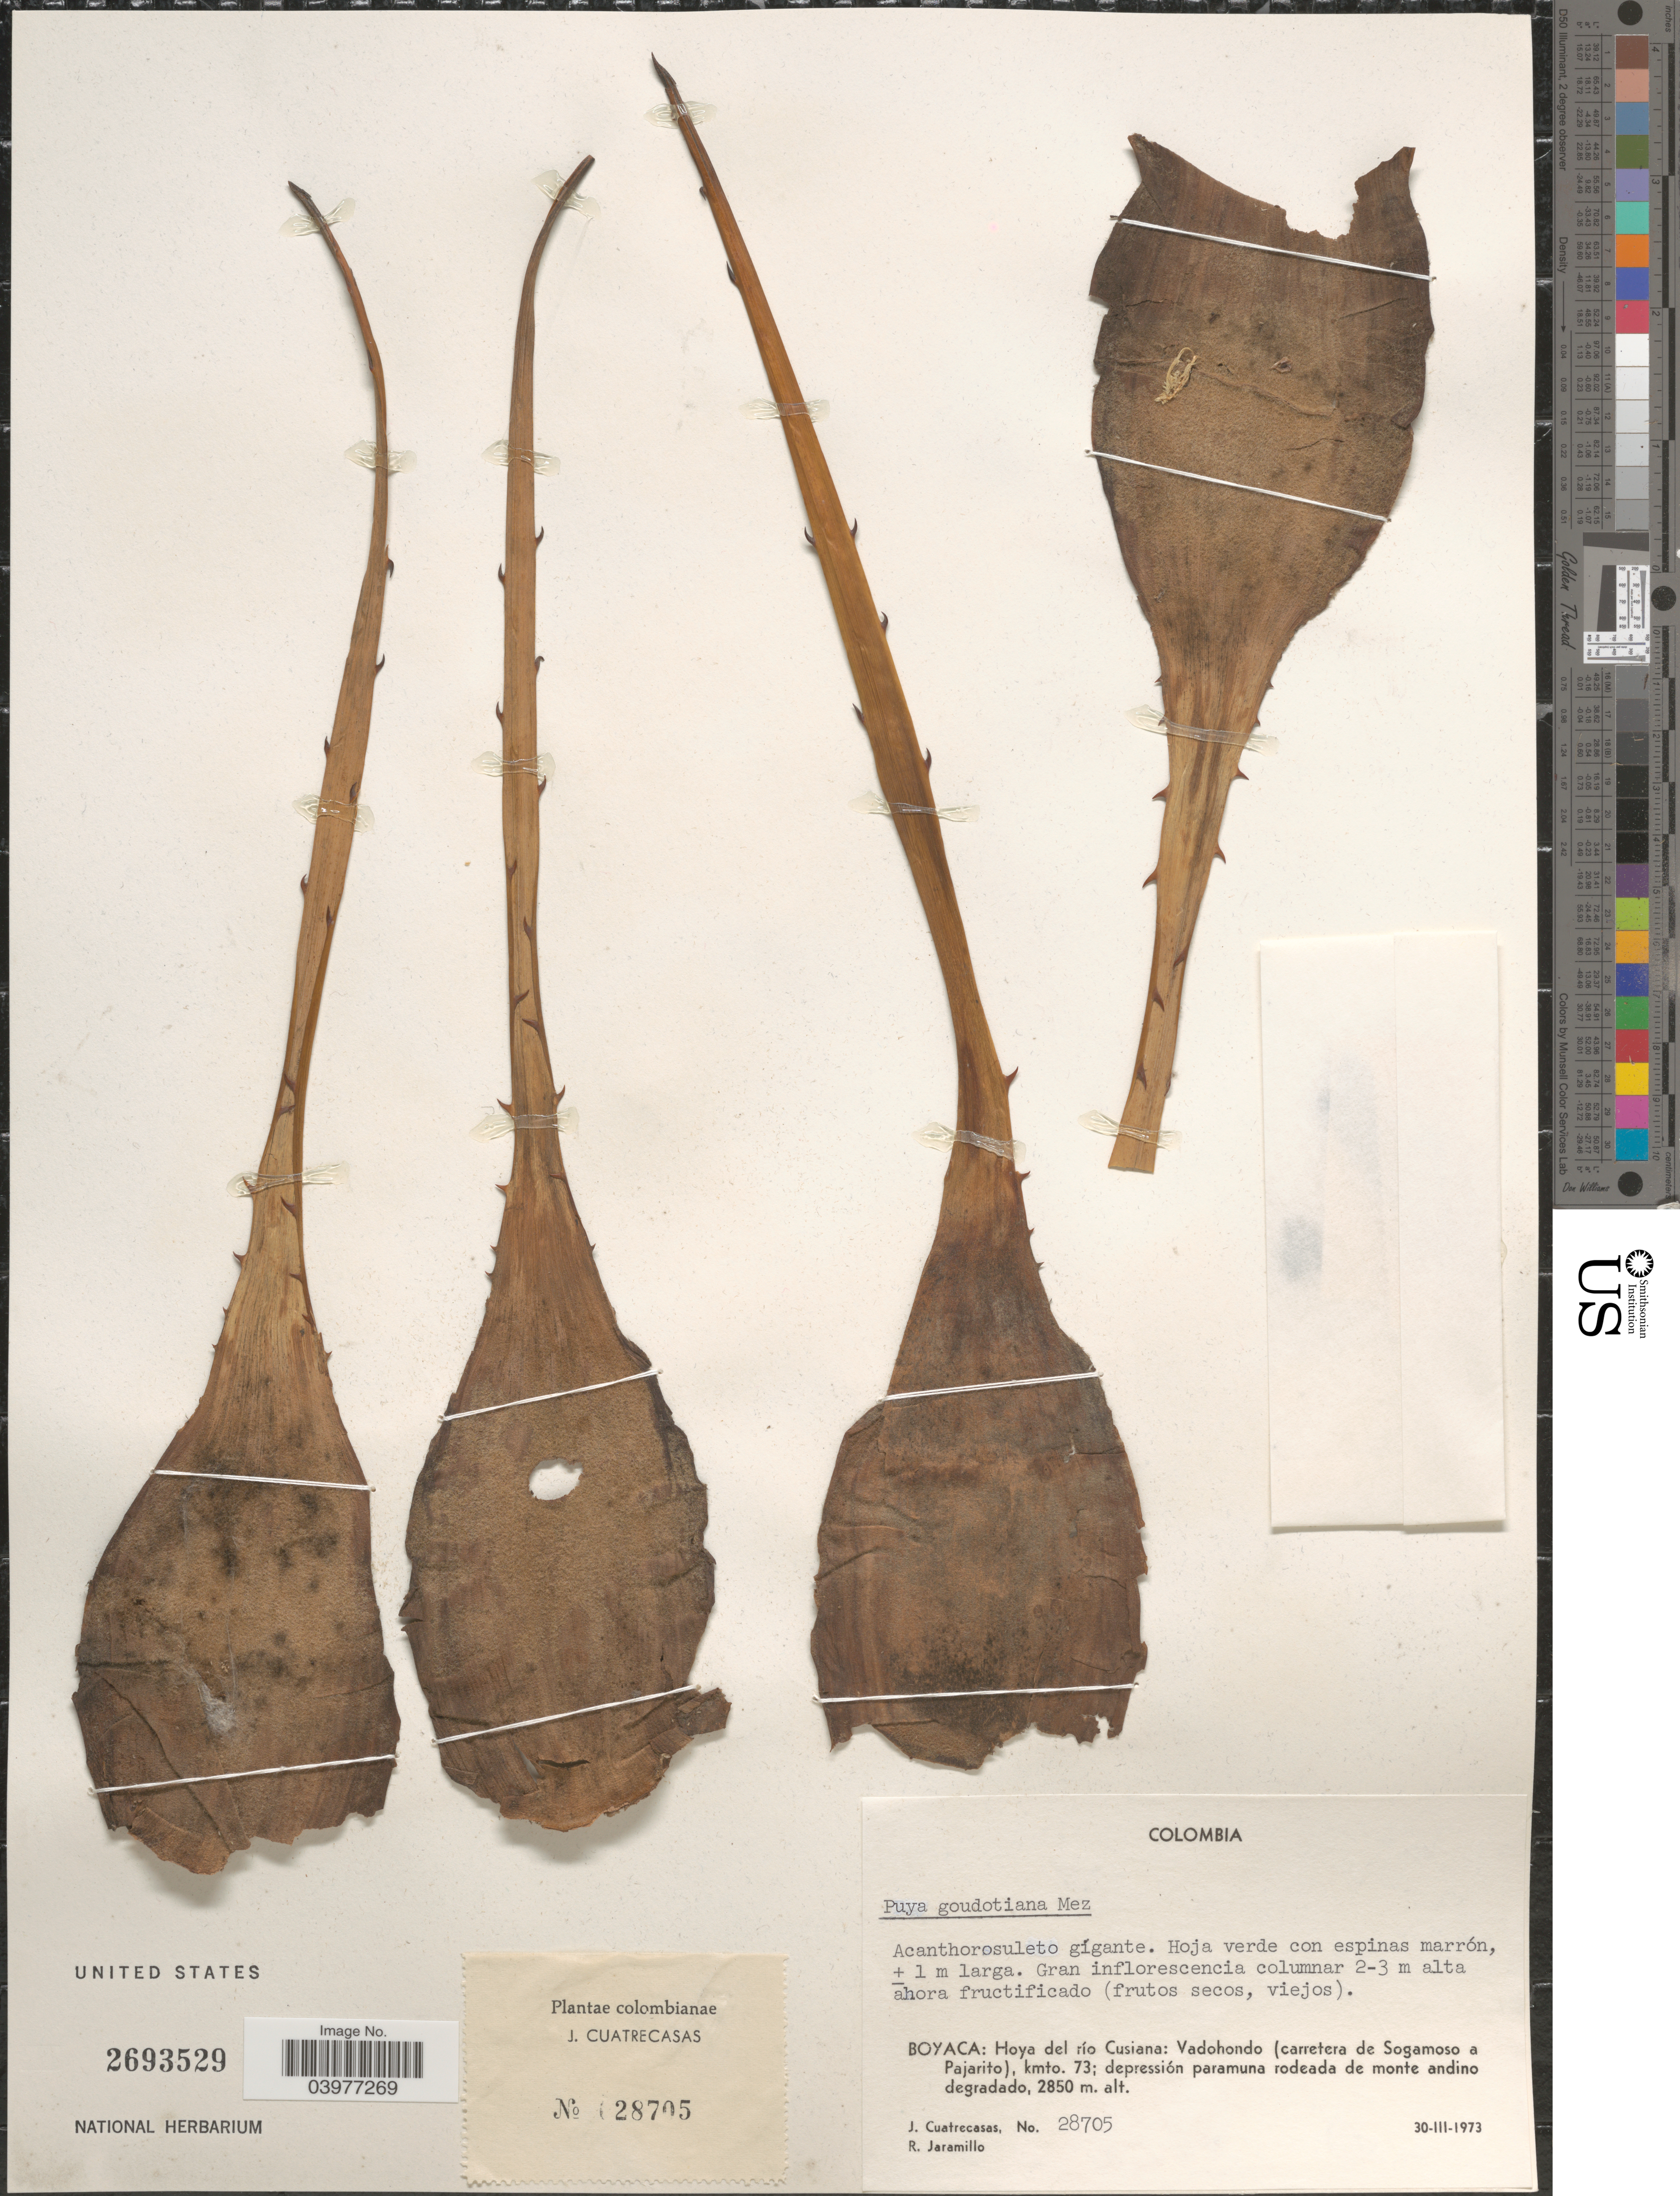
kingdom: Plantae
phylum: Tracheophyta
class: Liliopsida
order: Poales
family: Bromeliaceae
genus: Puya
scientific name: Puya goudotiana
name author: Mez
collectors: J. Cuatrecasas & R. Jaramillo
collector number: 28705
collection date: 1973-03-30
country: Colombia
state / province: Boyacá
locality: Hoya del río Cusiana: Vadohondo (carretera de Sogamoso a Pajarito), kmto. 73; depressión paramuna rodeada de monte andino degradado.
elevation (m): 2850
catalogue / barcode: US 2693529